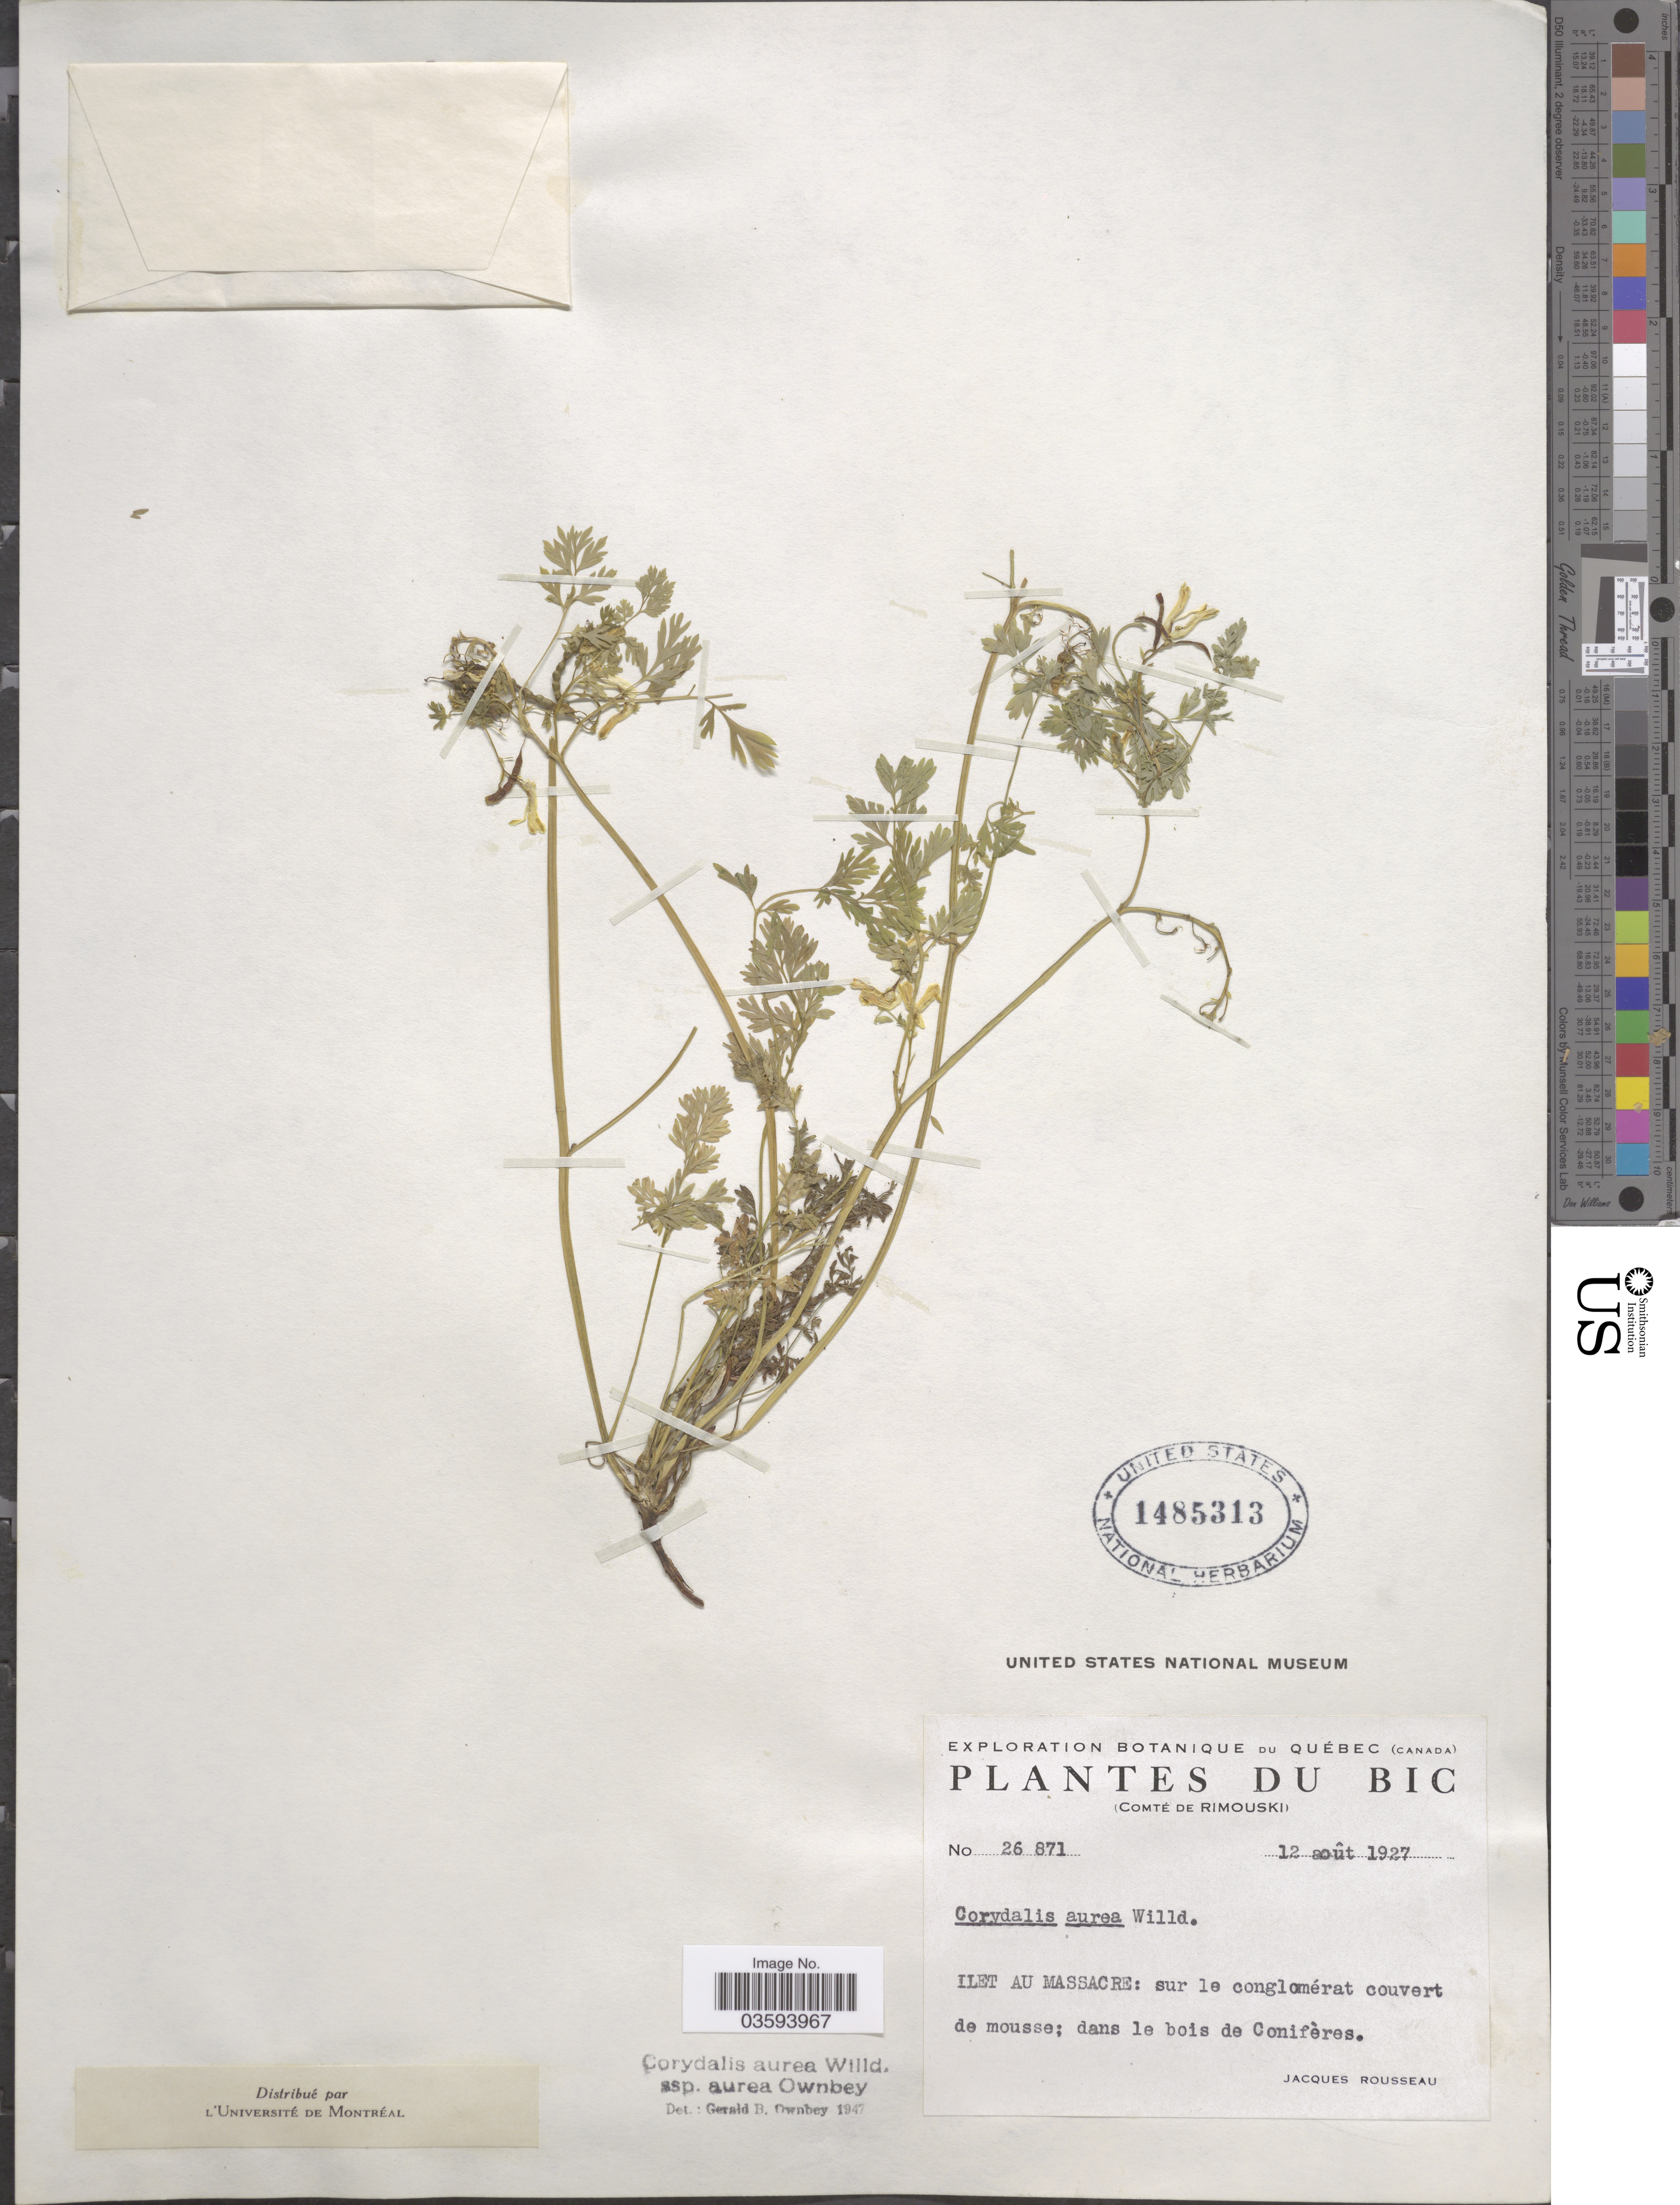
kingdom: Plantae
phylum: Tracheophyta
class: Magnoliopsida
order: Ranunculales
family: Papaveraceae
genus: Corydalis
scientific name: Corydalis aurea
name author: Willd.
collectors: J. Rousseau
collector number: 26871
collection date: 1927-08-12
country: Canada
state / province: Quebec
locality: Bic. (Comté de Rimouski). Ilet au Massacre: sur le conglomérat couvert de mousse; dans le bois de Conifères.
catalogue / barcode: US 1485313